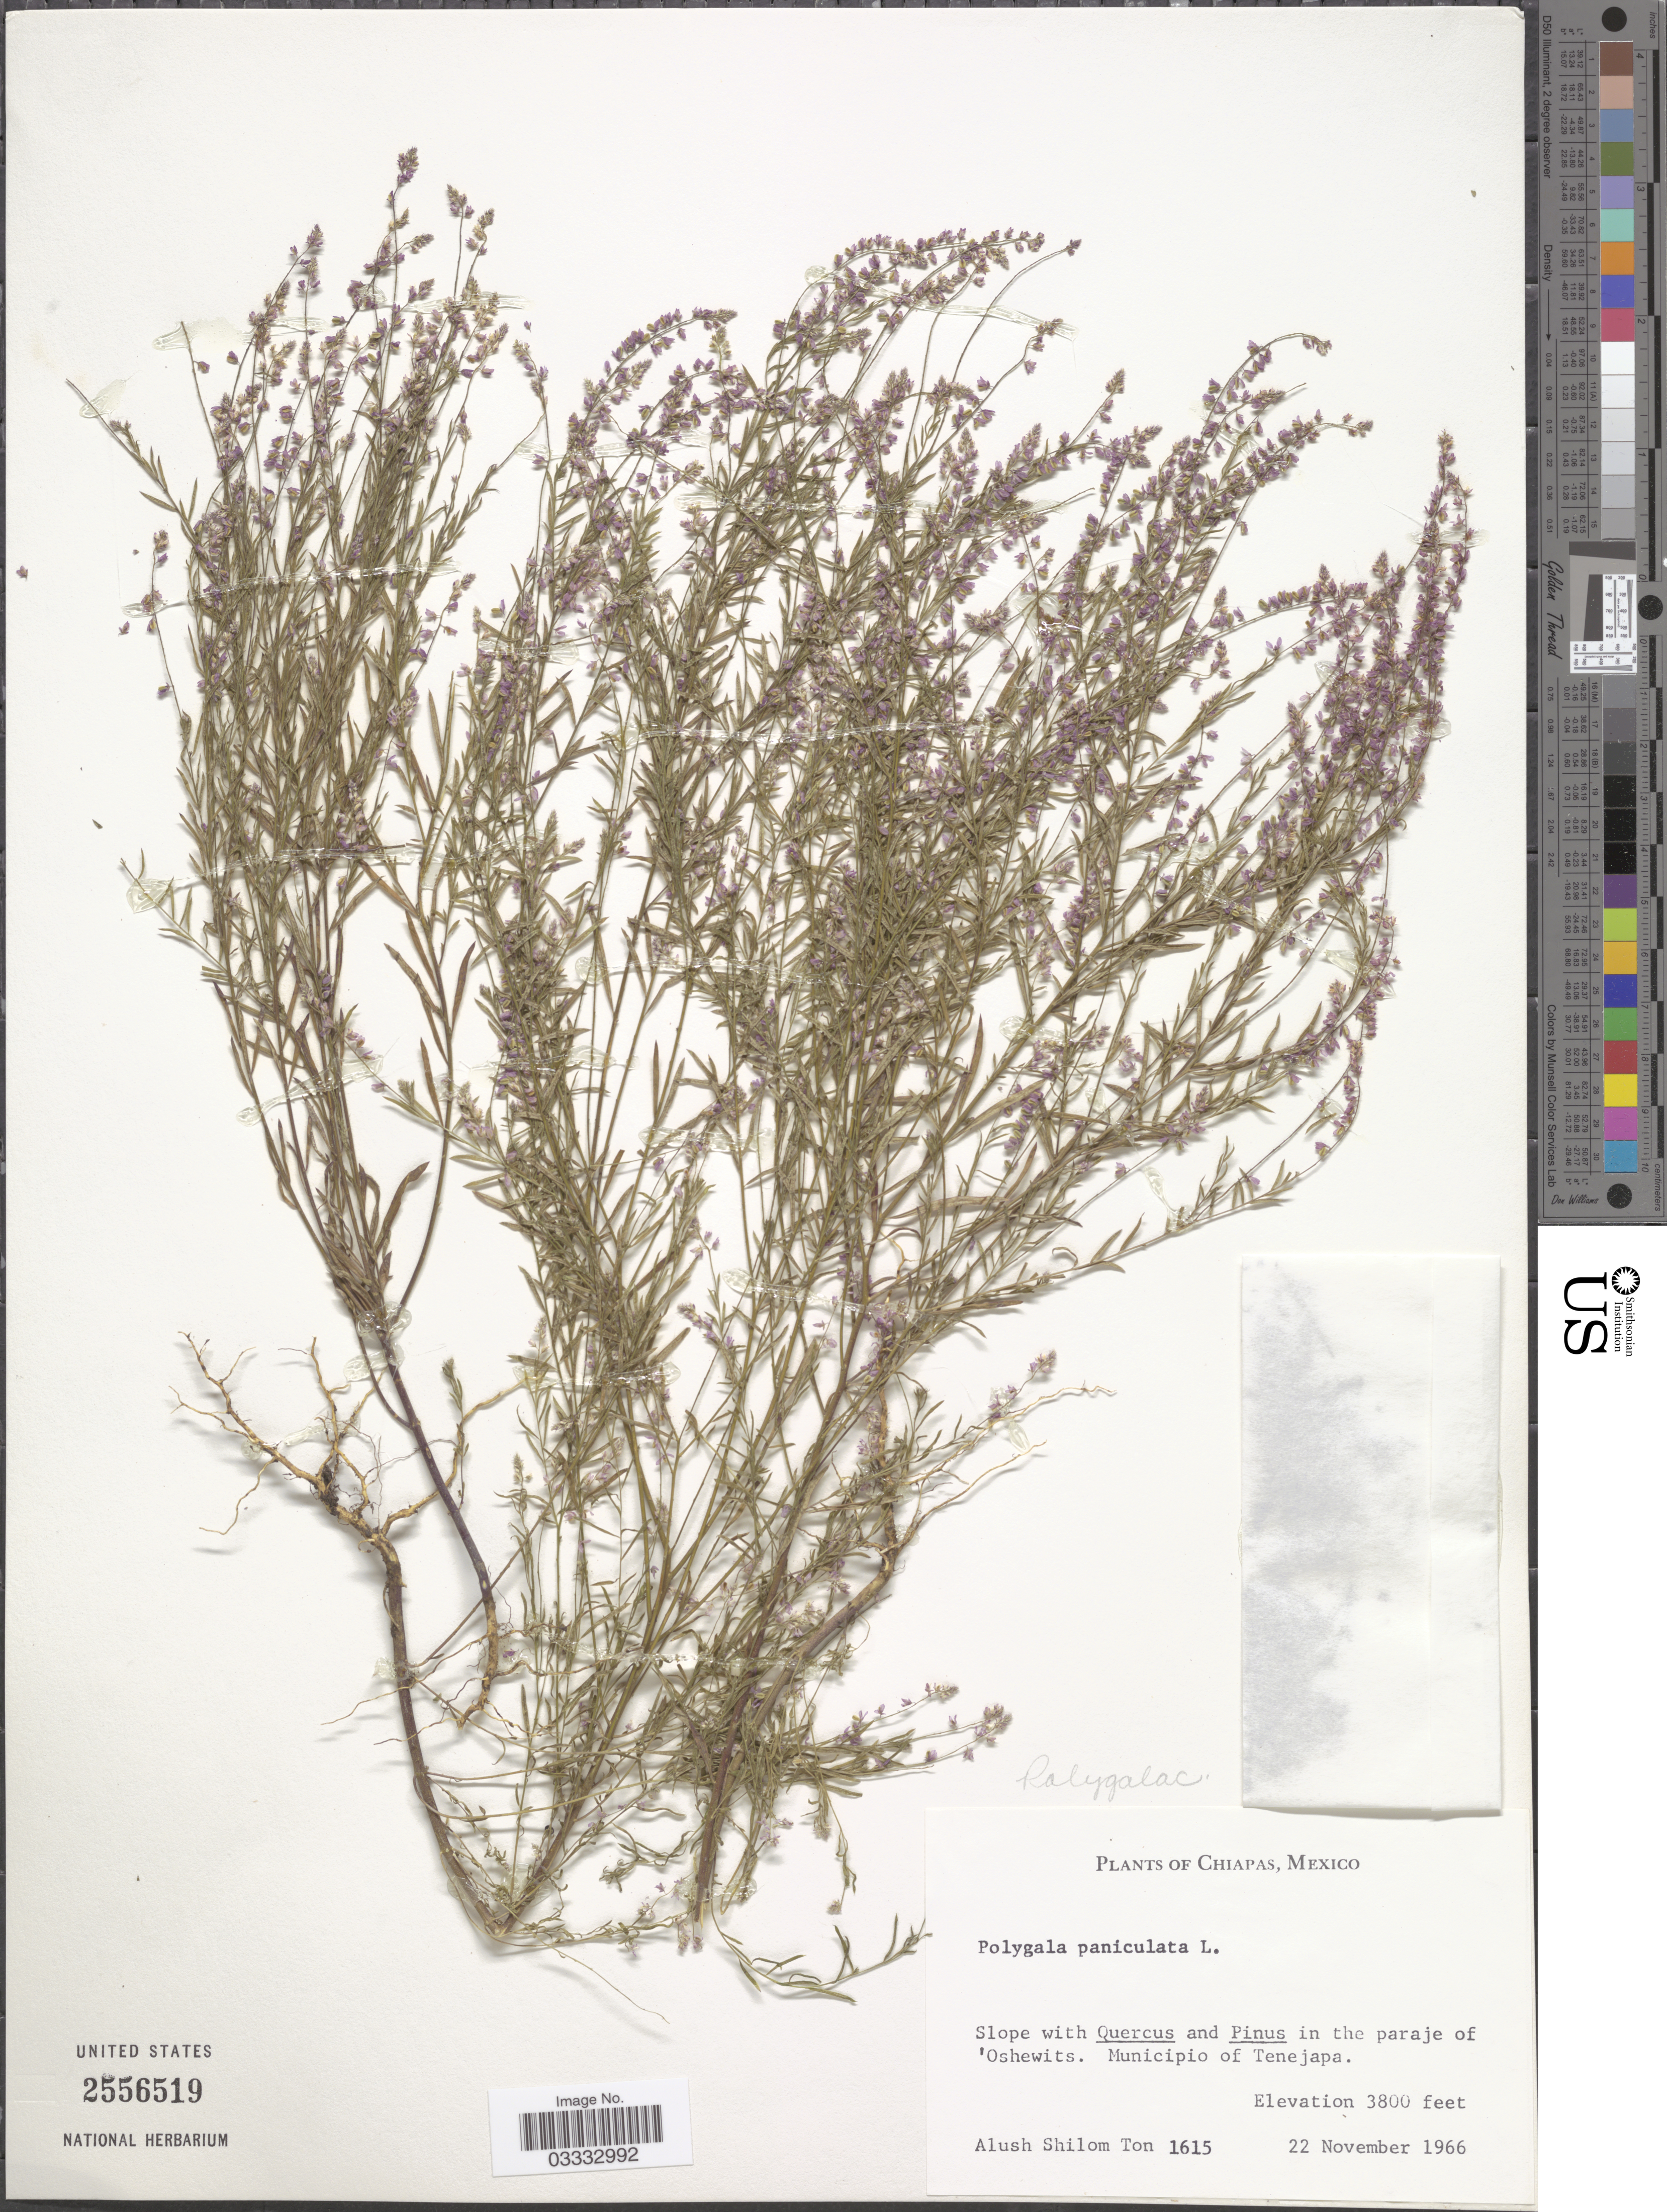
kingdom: Plantae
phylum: Tracheophyta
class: Magnoliopsida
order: Fabales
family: Polygalaceae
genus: Polygala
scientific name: Polygala paniculata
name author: L.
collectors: A. M. Ton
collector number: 1615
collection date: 1966-11-22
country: Mexico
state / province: Chiapas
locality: In the paraje of 'Oshewits. Municipio of Tenejapa.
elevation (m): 1158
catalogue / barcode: US 2556519